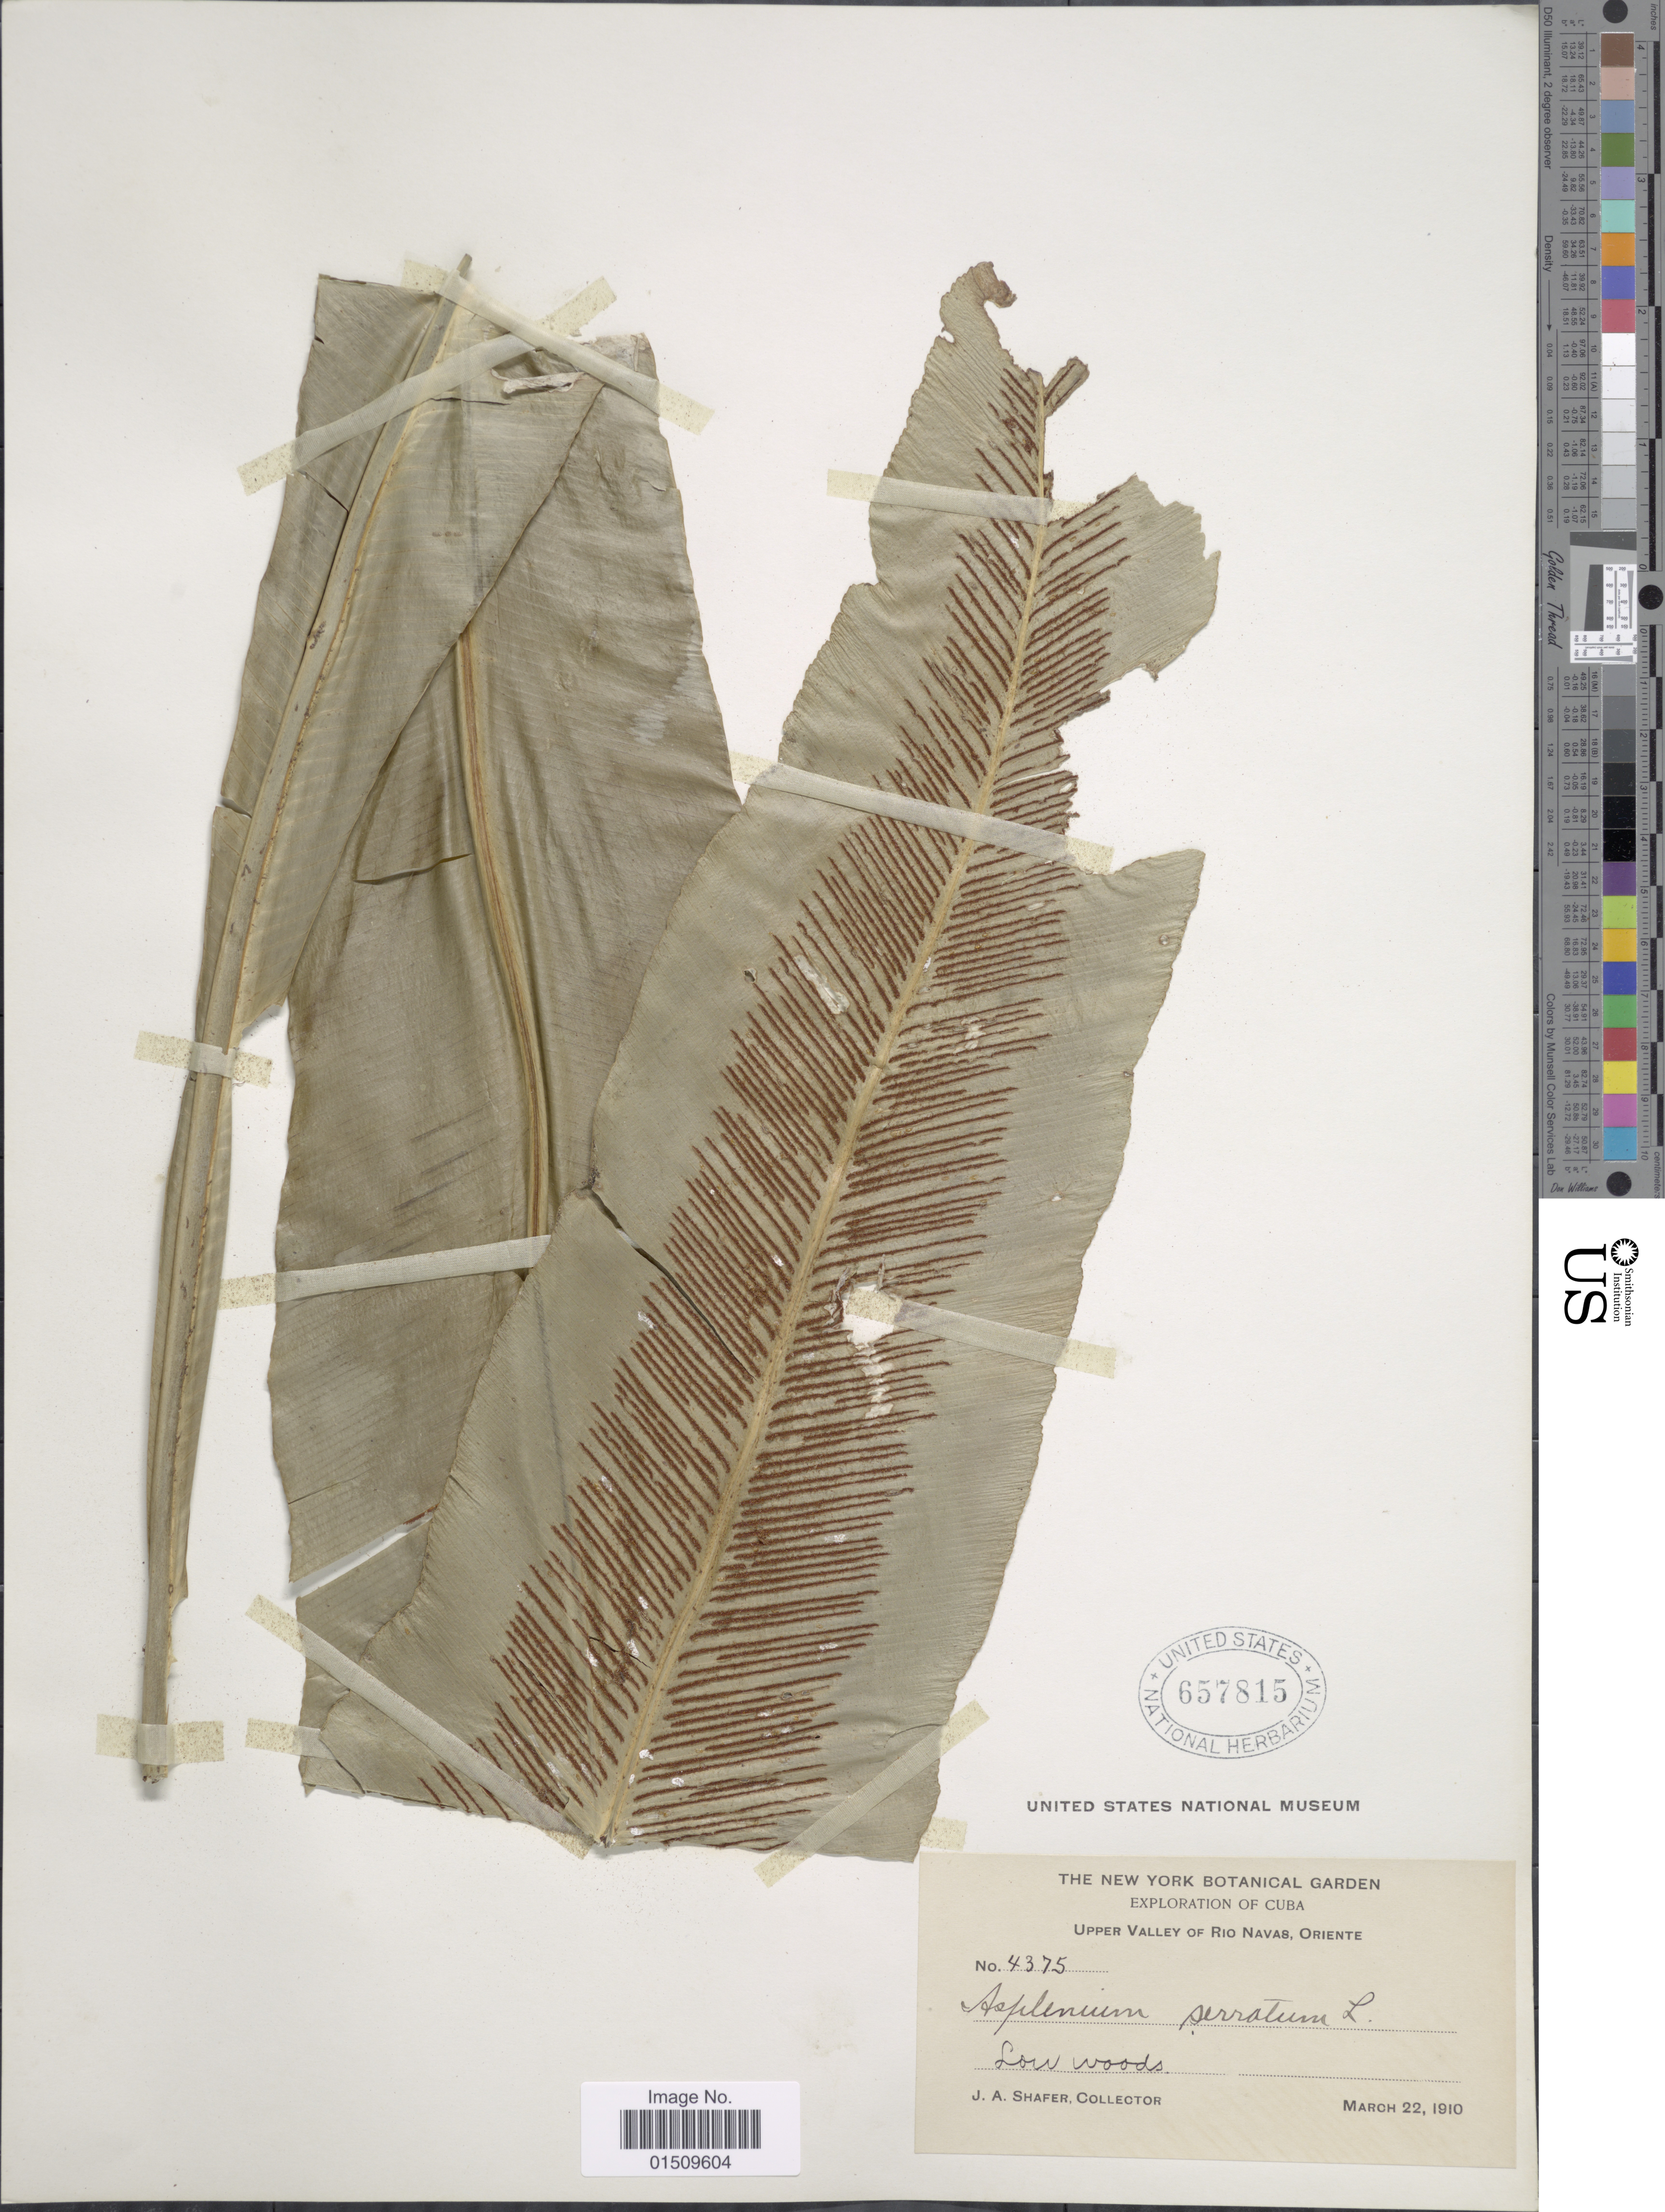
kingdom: Plantae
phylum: Tracheophyta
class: Polypodiopsida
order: Polypodiales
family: Aspleniaceae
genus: Asplenium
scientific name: Asplenium serratum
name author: L.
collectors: J. A. Shafer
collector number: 4375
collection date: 1910-03-22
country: Cuba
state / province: Oriente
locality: Cuba, Upper valley of Rio Navas. Low Woods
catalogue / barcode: US 657815